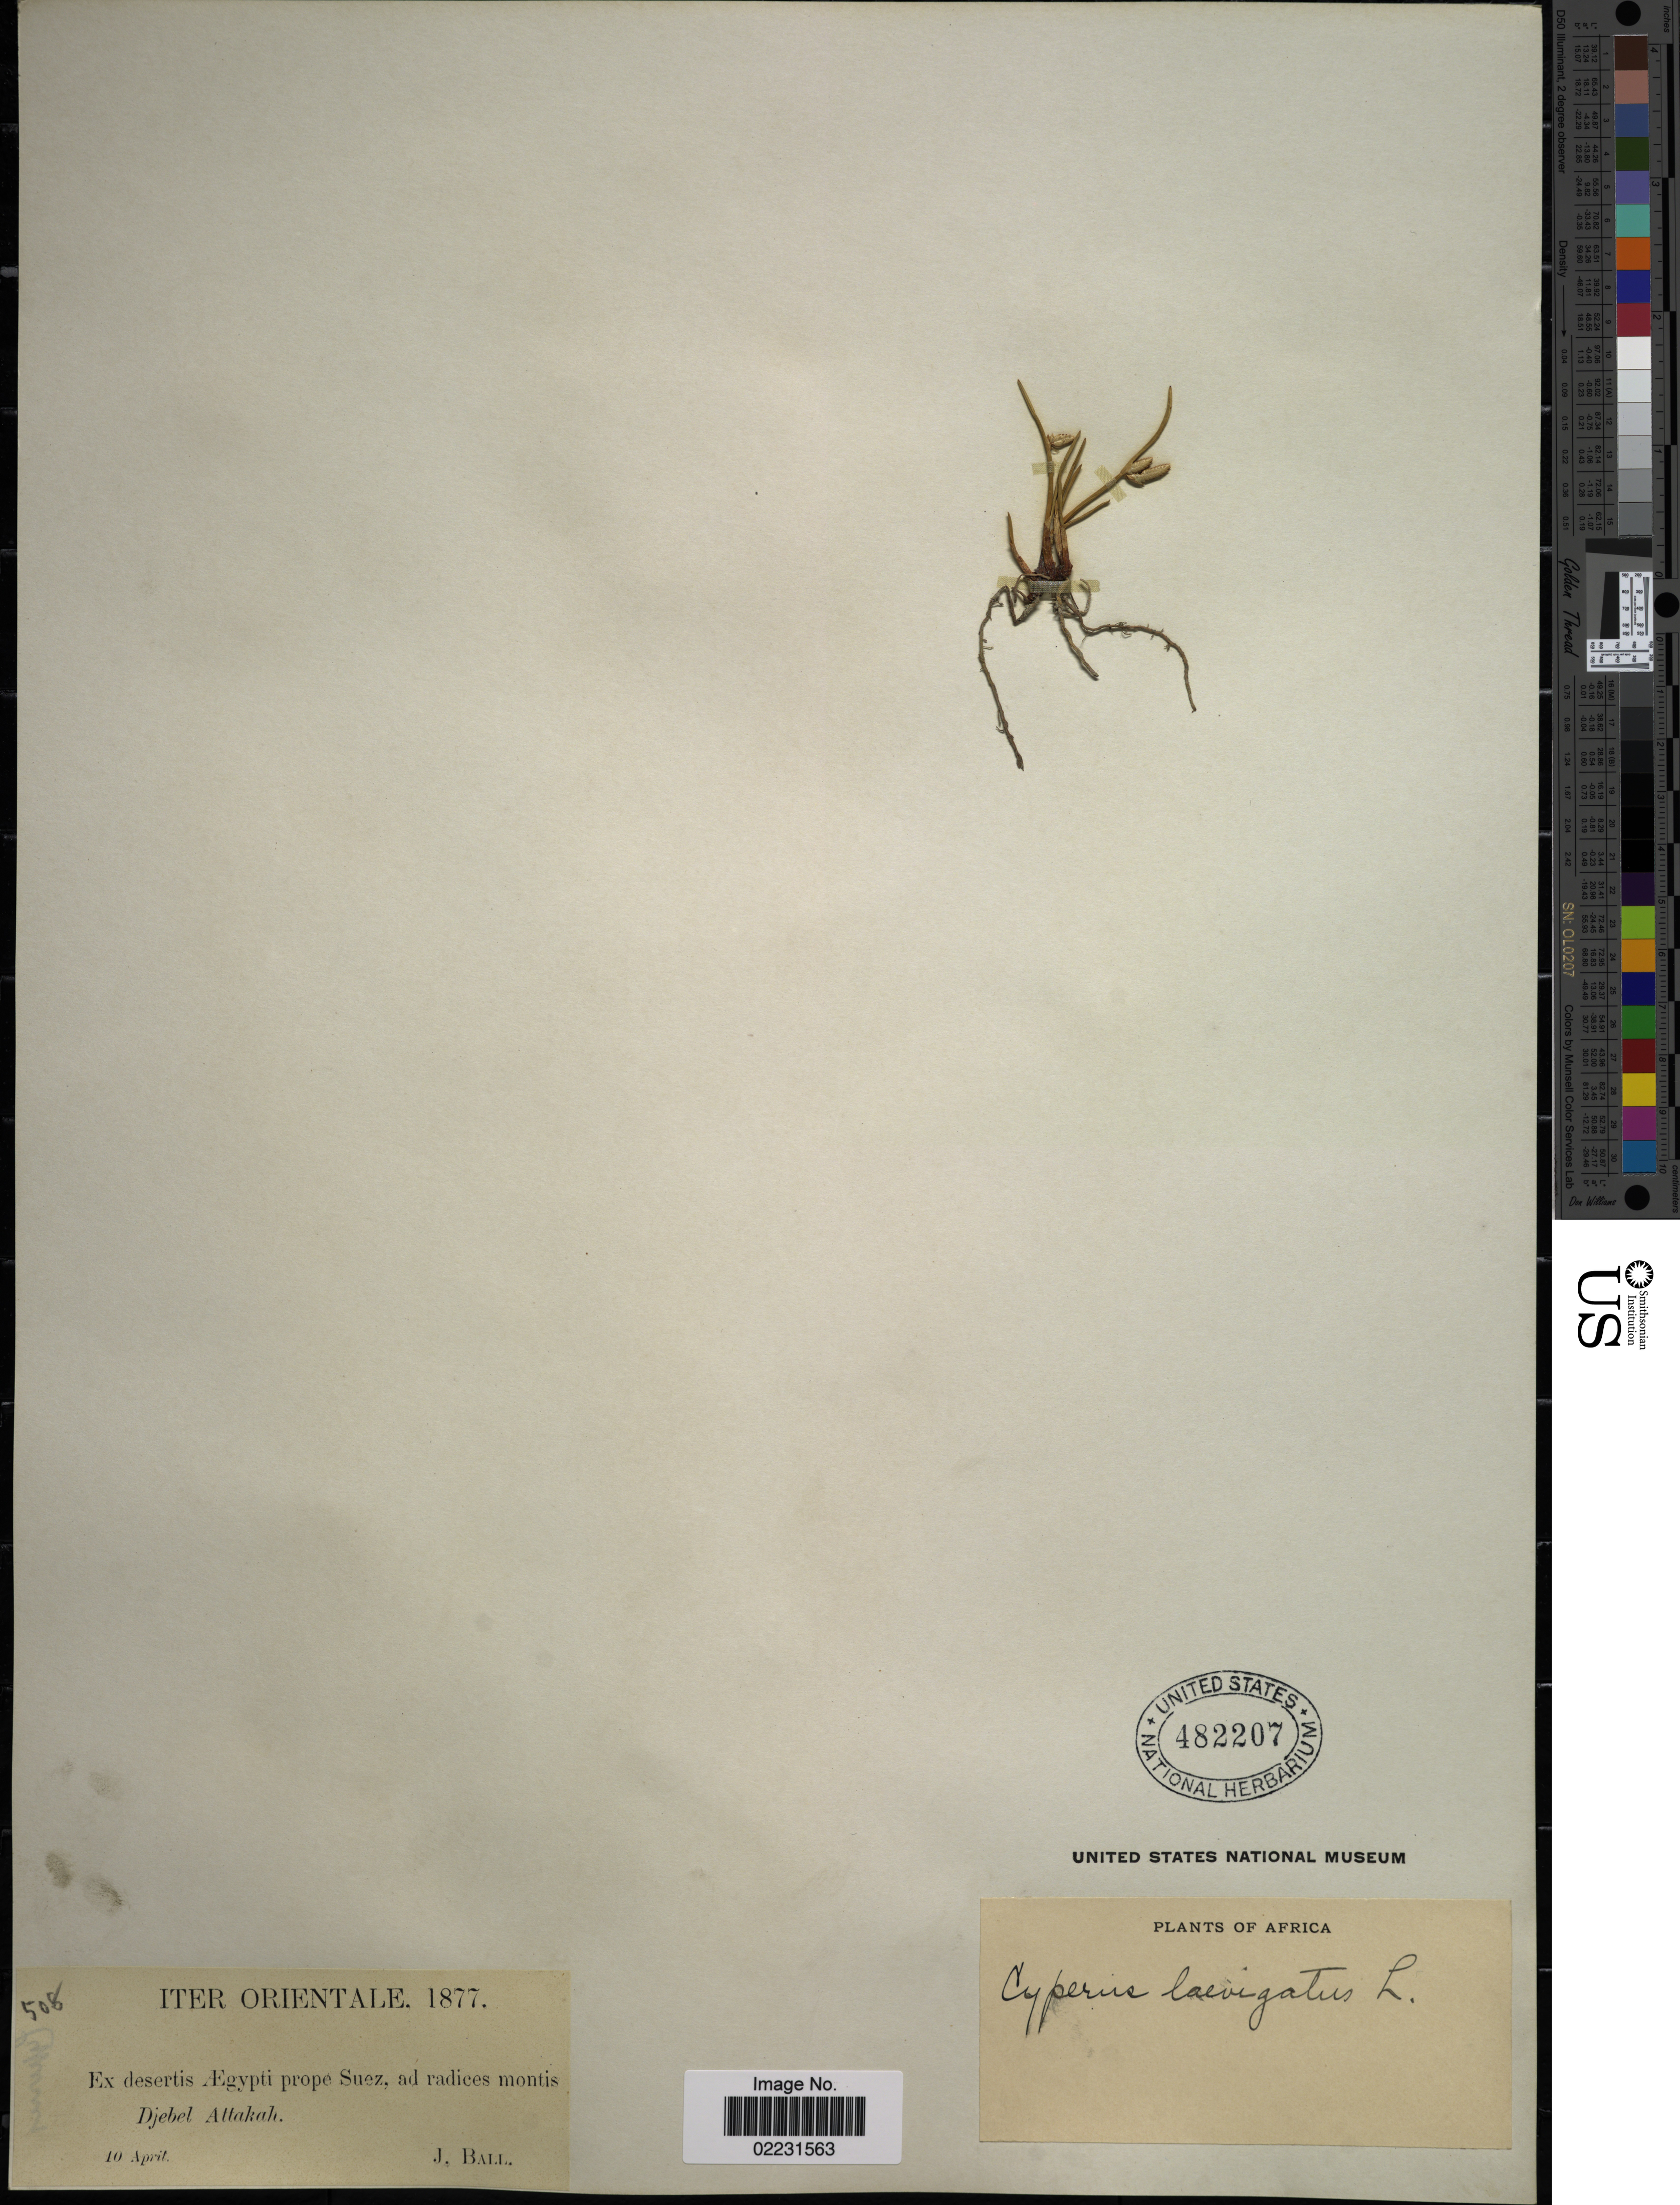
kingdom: Plantae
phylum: Tracheophyta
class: Liliopsida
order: Poales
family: Cyperaceae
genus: Cyperus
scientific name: Cyperus laevigatus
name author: L.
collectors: J. Ball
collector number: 508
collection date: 1877-04-10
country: Egypt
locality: Orientale, desertis Aegypti prope Suez, ad radices montis, Djebel Attakah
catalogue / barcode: US 482207